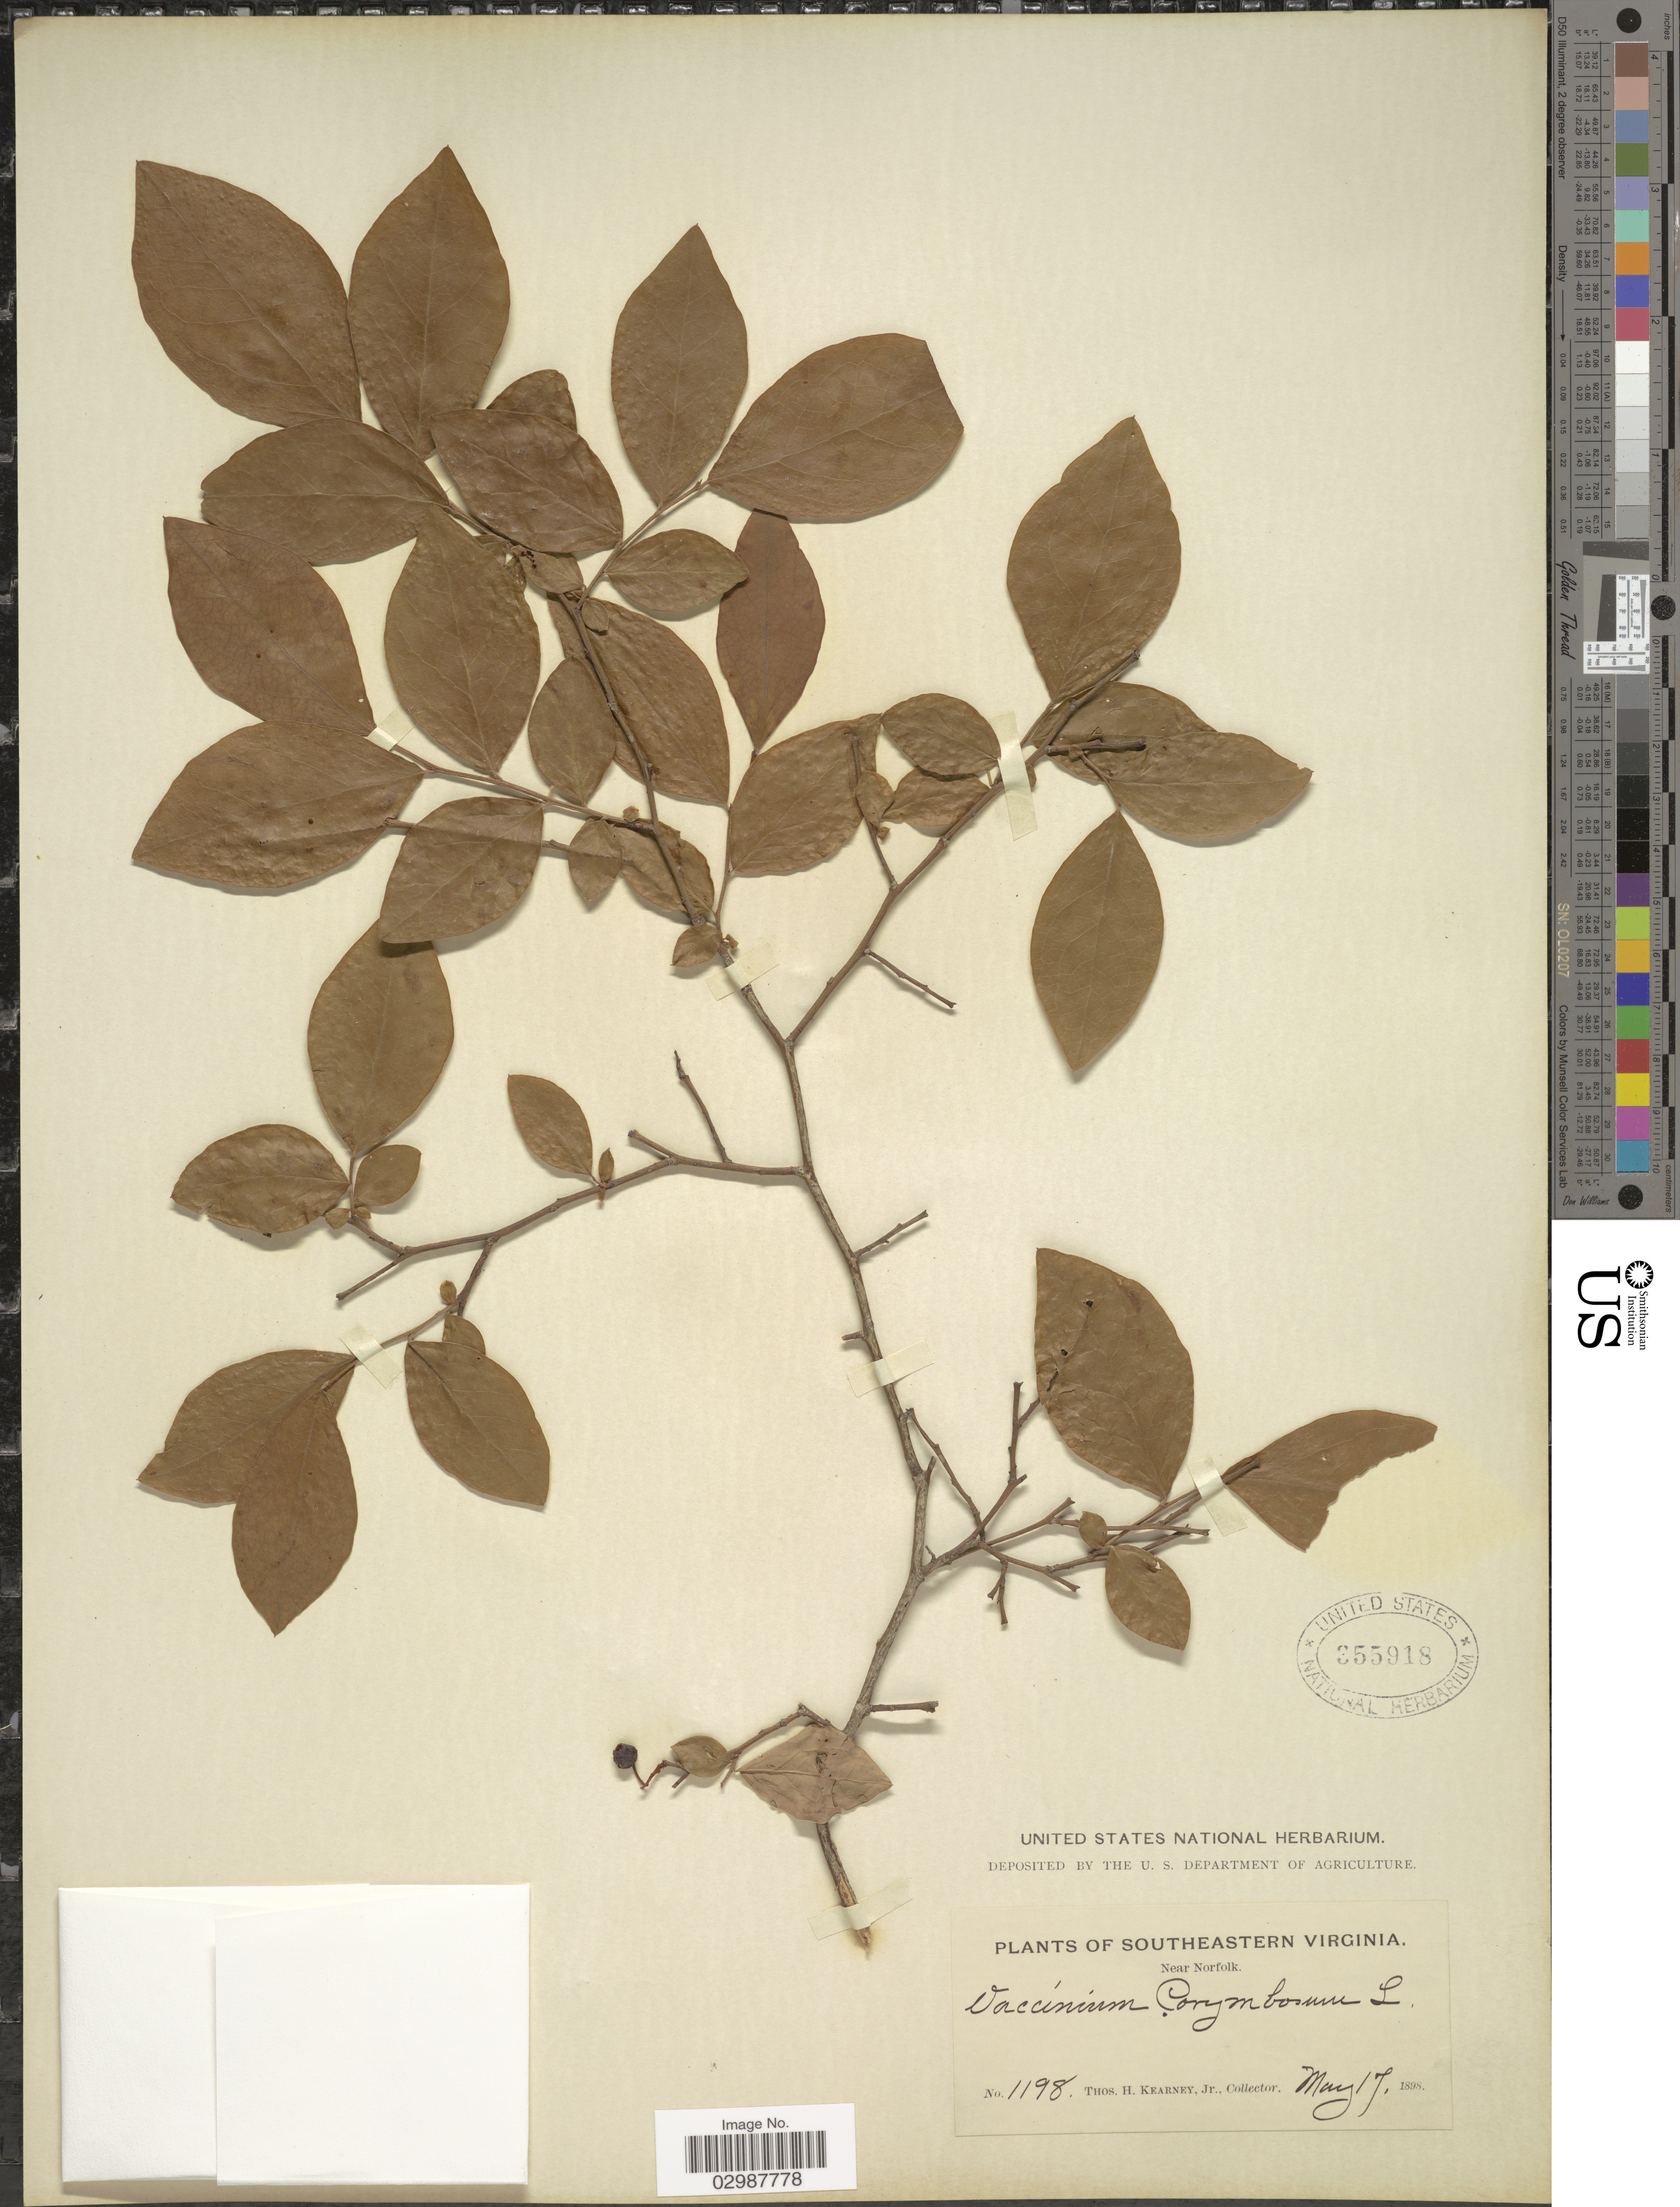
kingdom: Plantae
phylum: Tracheophyta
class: Magnoliopsida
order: Ericales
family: Ericaceae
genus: Vaccinium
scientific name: Vaccinium corymbosum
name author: L.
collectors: T. H. Kearney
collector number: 1198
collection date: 1898-05-17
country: United States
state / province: Virginia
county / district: City of Norfolk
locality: Southeastern Virginia. Near Norfolk.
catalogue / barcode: US 355918